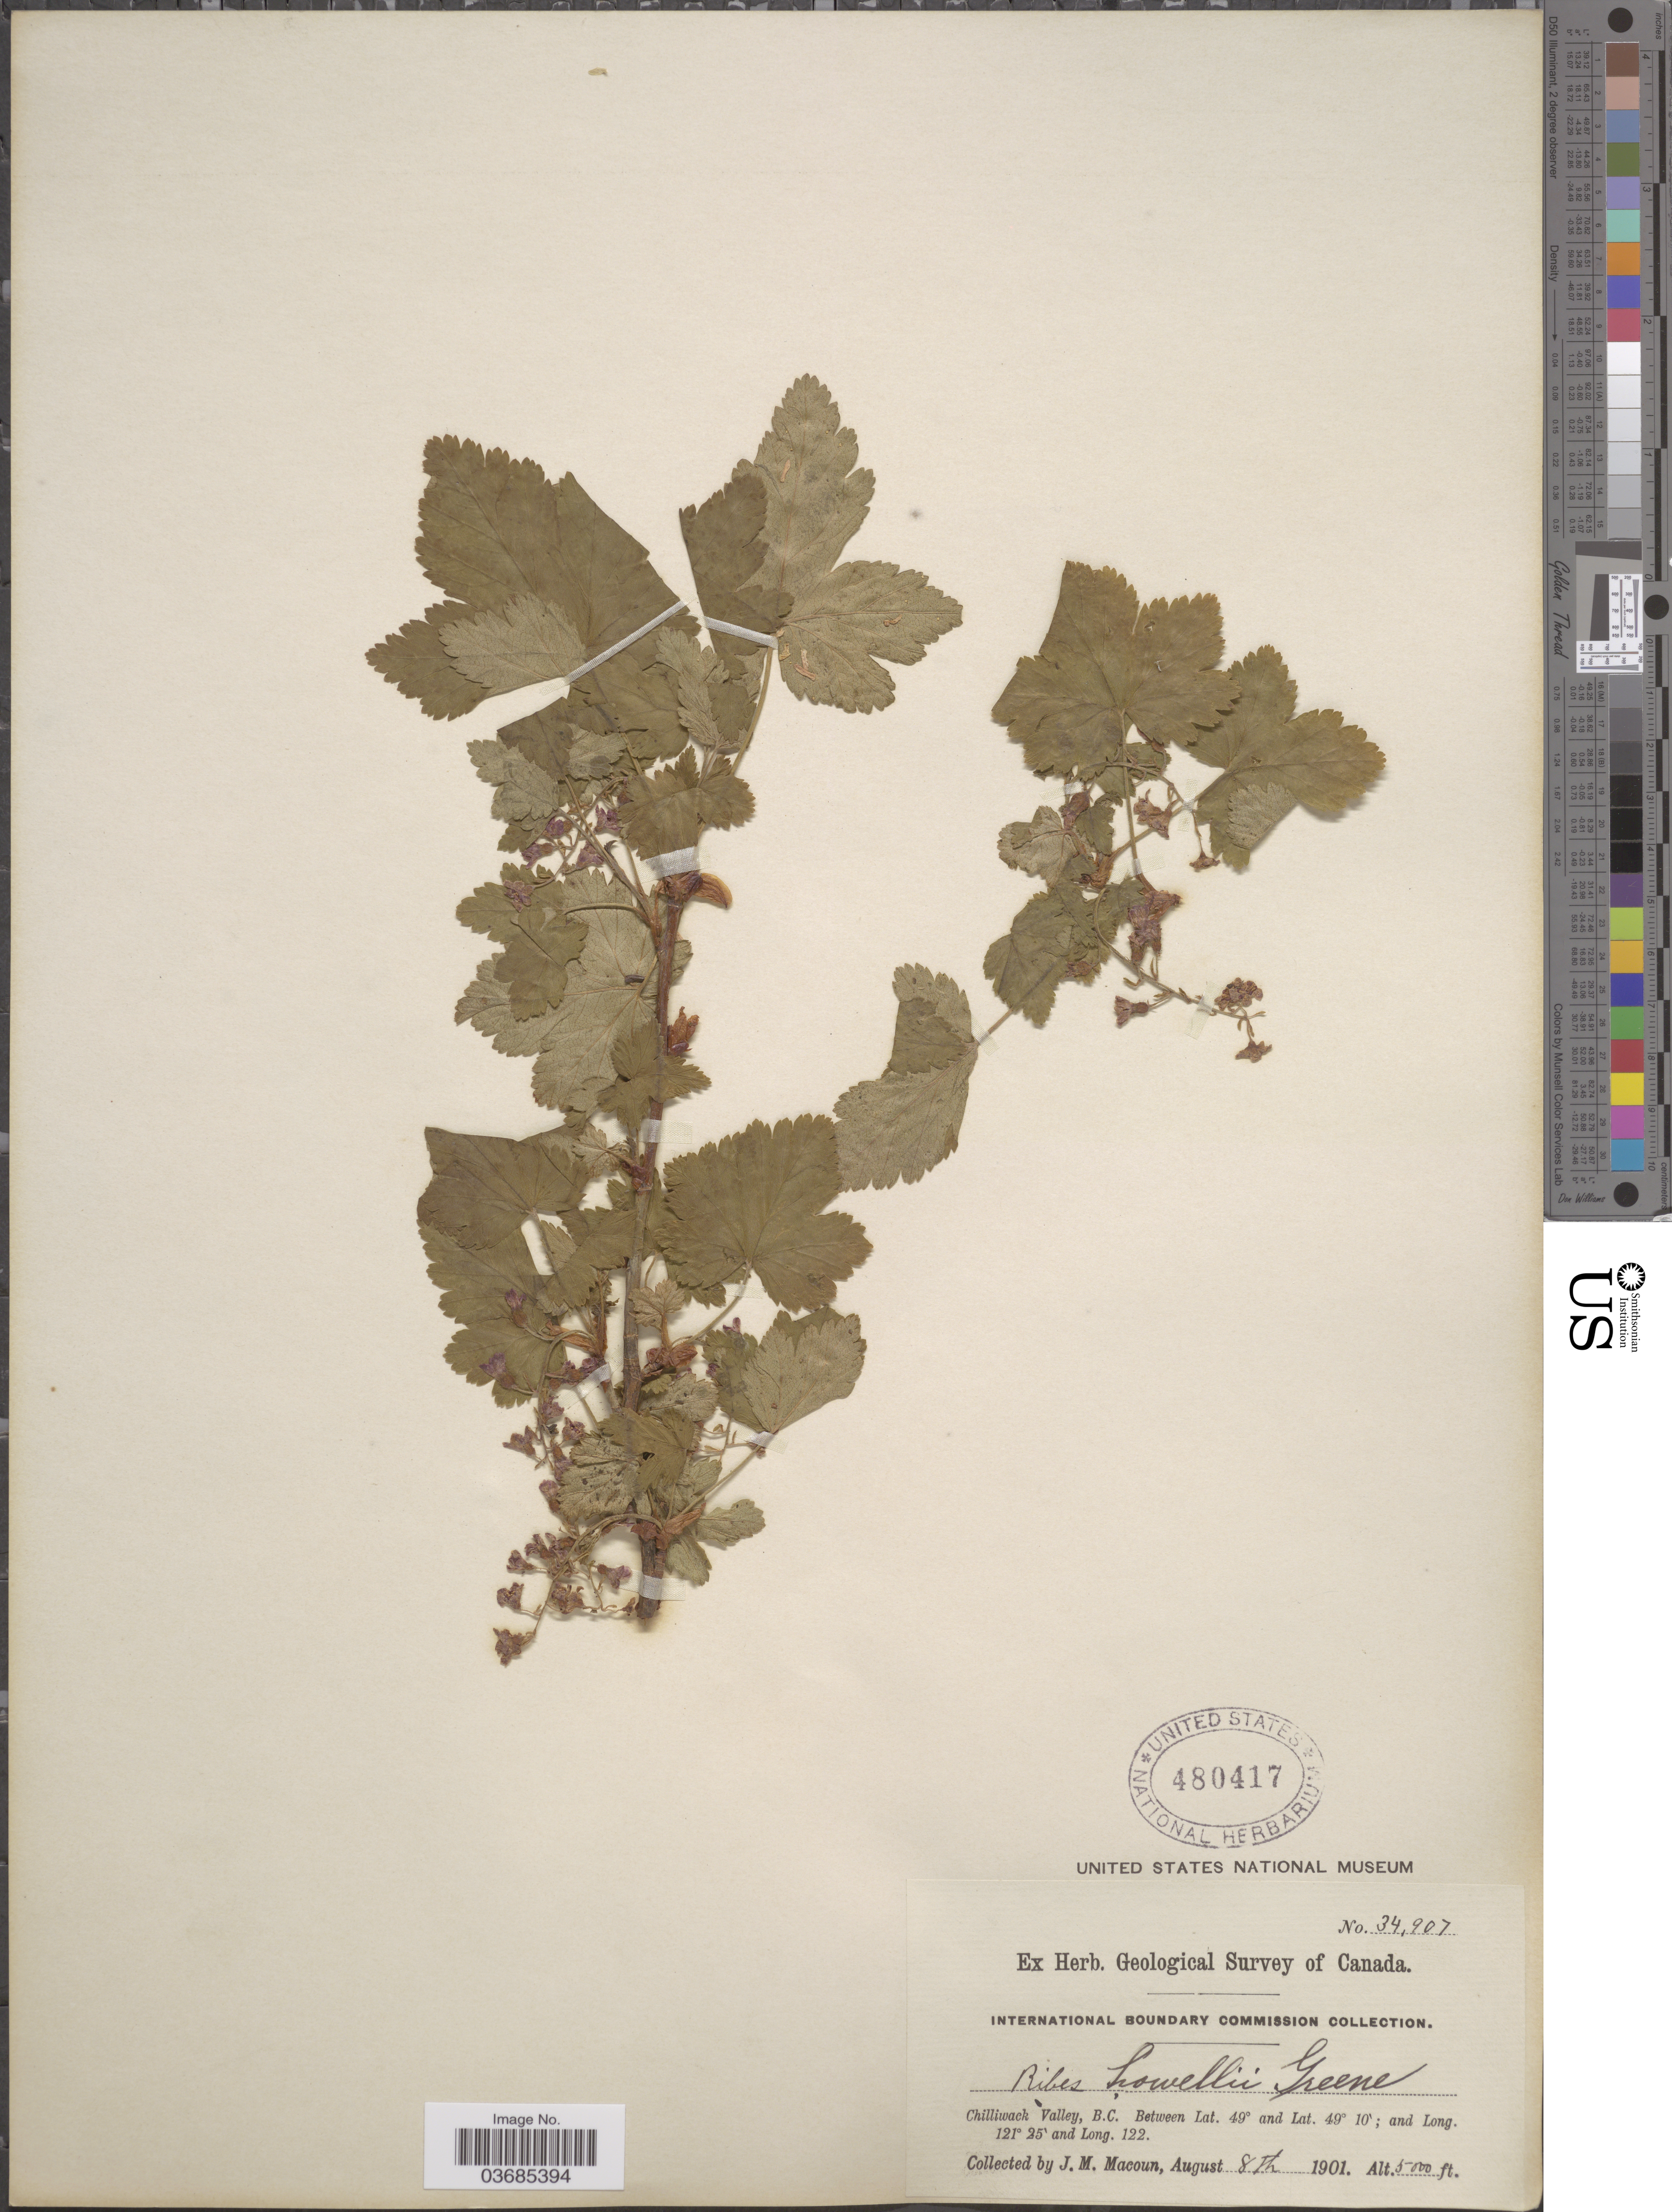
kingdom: Plantae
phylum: Tracheophyta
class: Magnoliopsida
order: Saxifragales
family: Grossulariaceae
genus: Ribes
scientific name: Ribes acerifolium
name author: Howell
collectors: J. M. Macoun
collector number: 34907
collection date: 1901-08-08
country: Canada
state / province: British Columbia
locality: Geological Survey of Canada. Chilliwack Valley.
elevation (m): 1524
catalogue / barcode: US 480417